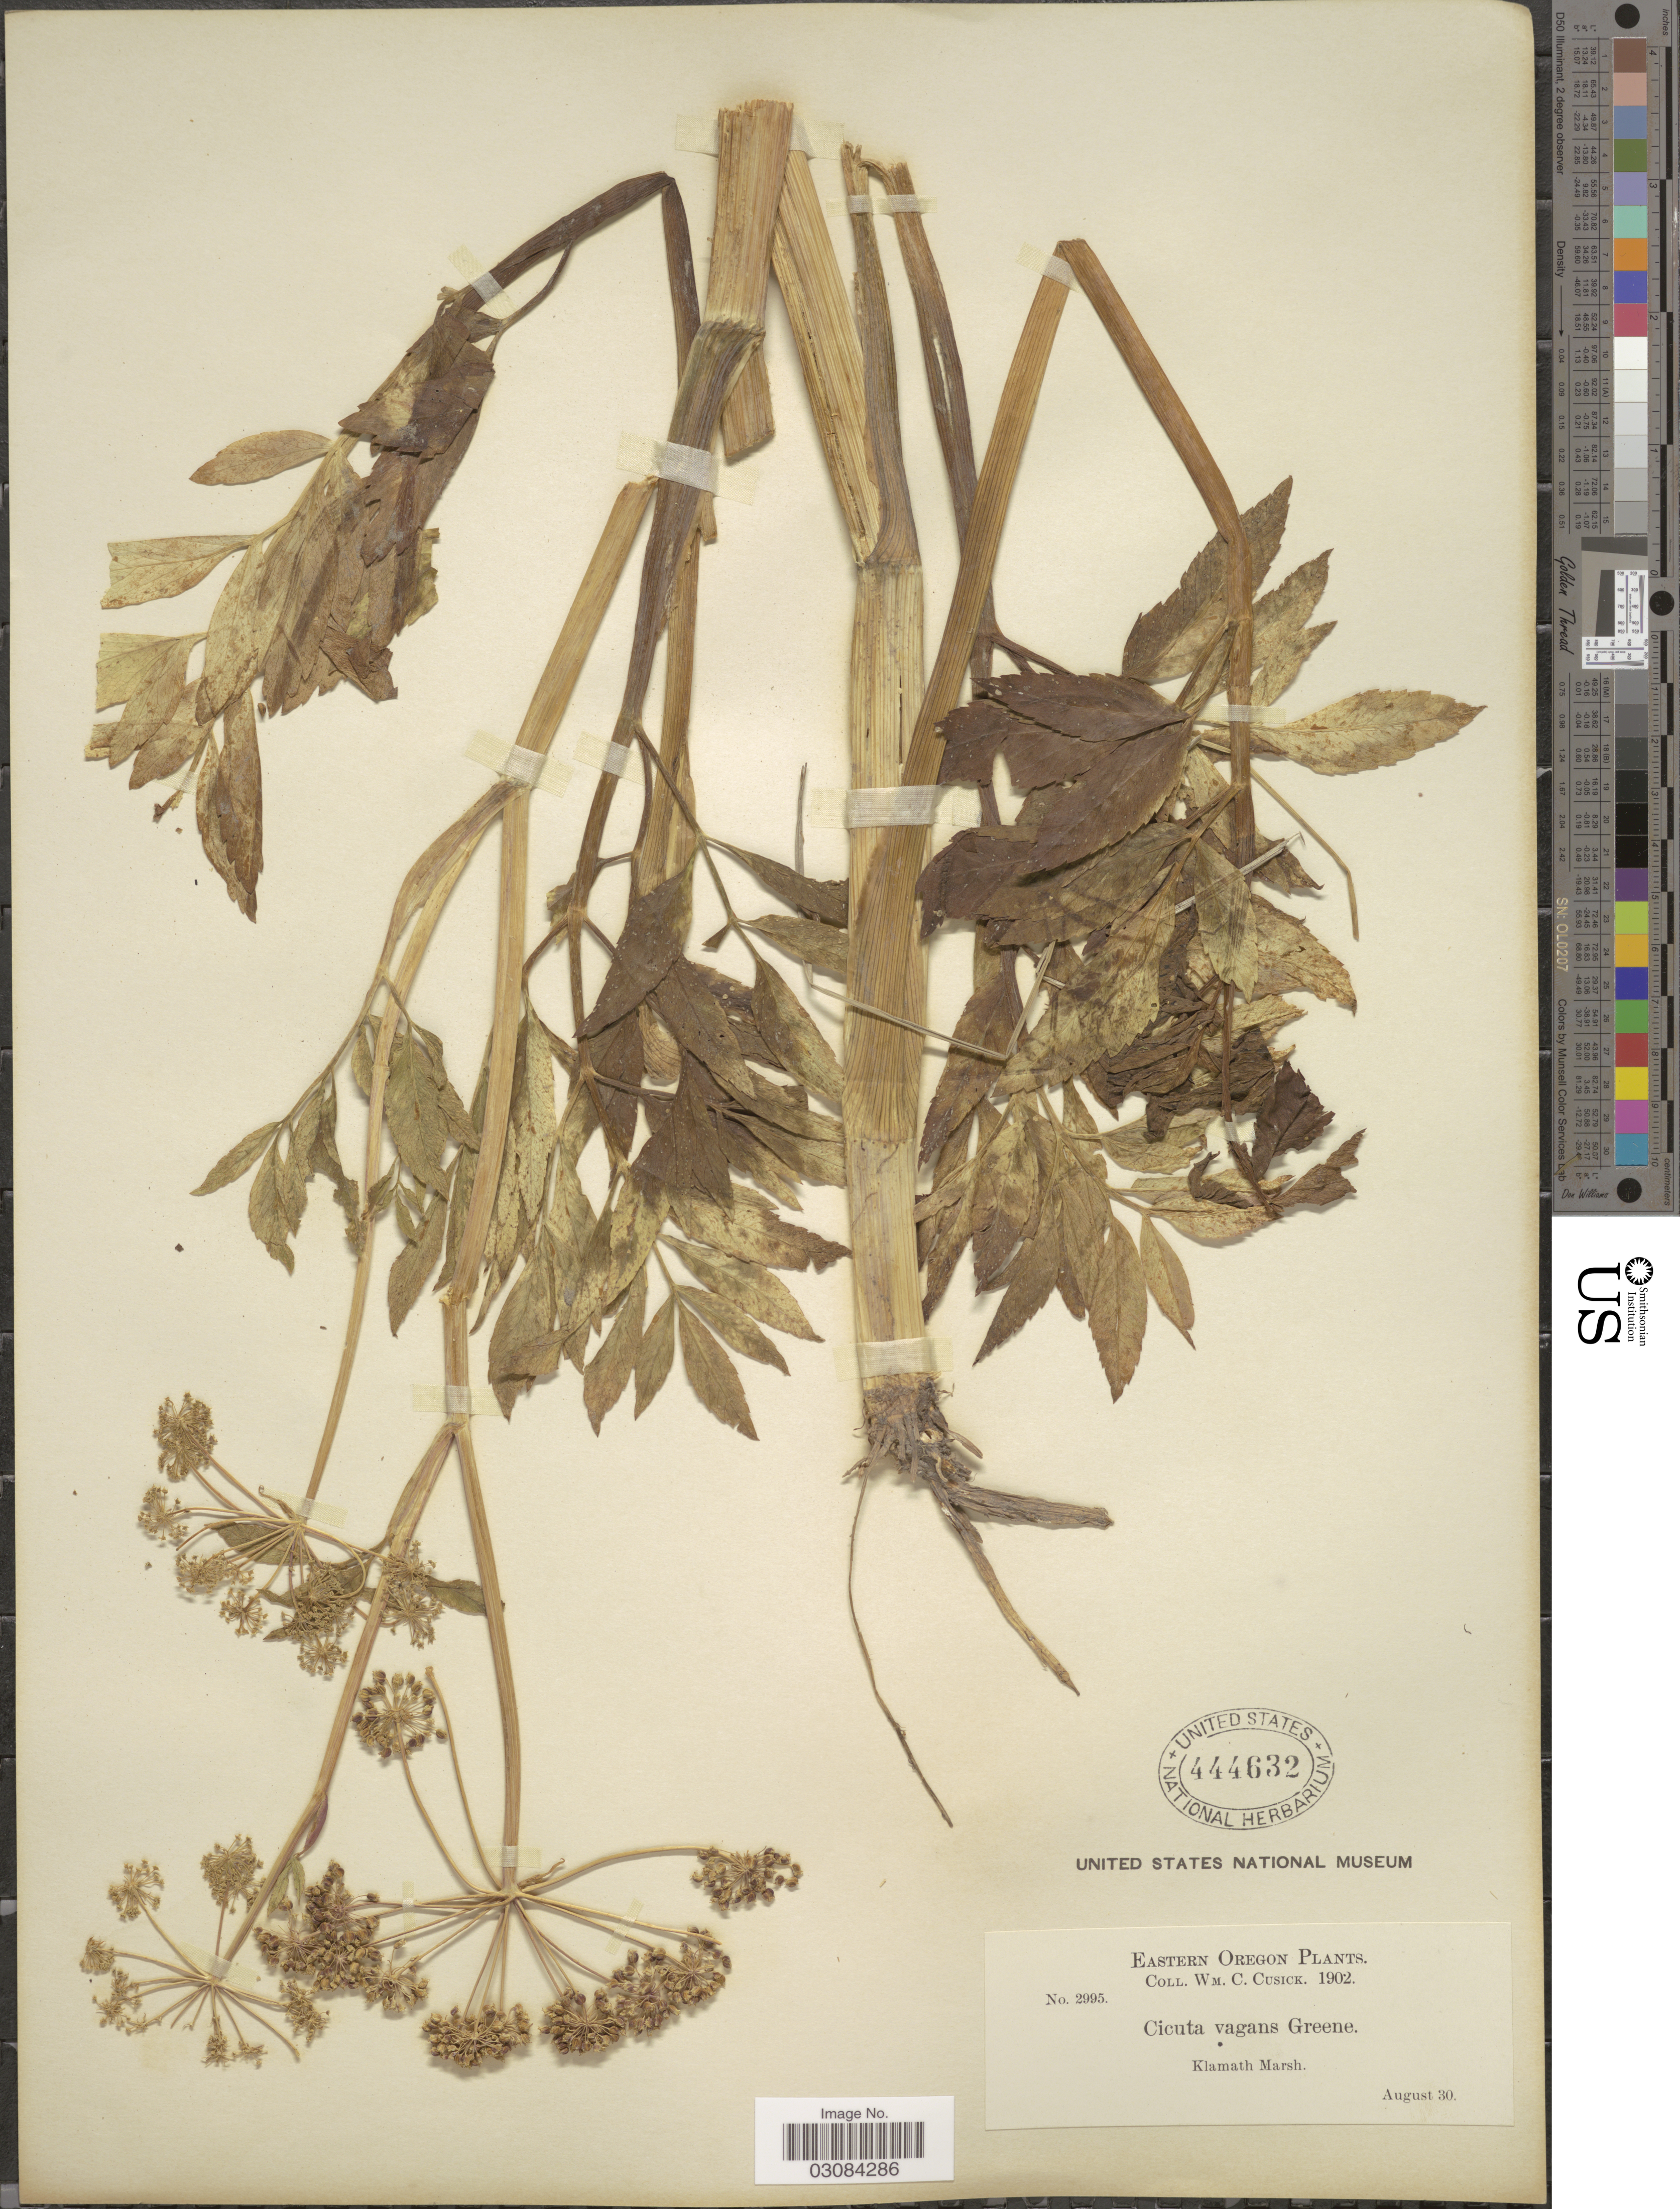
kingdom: Plantae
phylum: Tracheophyta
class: Magnoliopsida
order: Apiales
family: Apiaceae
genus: Cicuta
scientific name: Cicuta douglasii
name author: (DC.) J.M. Coult. & Rose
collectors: W. C. Cusick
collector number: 2995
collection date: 1902-08-30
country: United States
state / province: Oregon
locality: Eastern Oregon. Klamath Marsh.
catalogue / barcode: US 444632